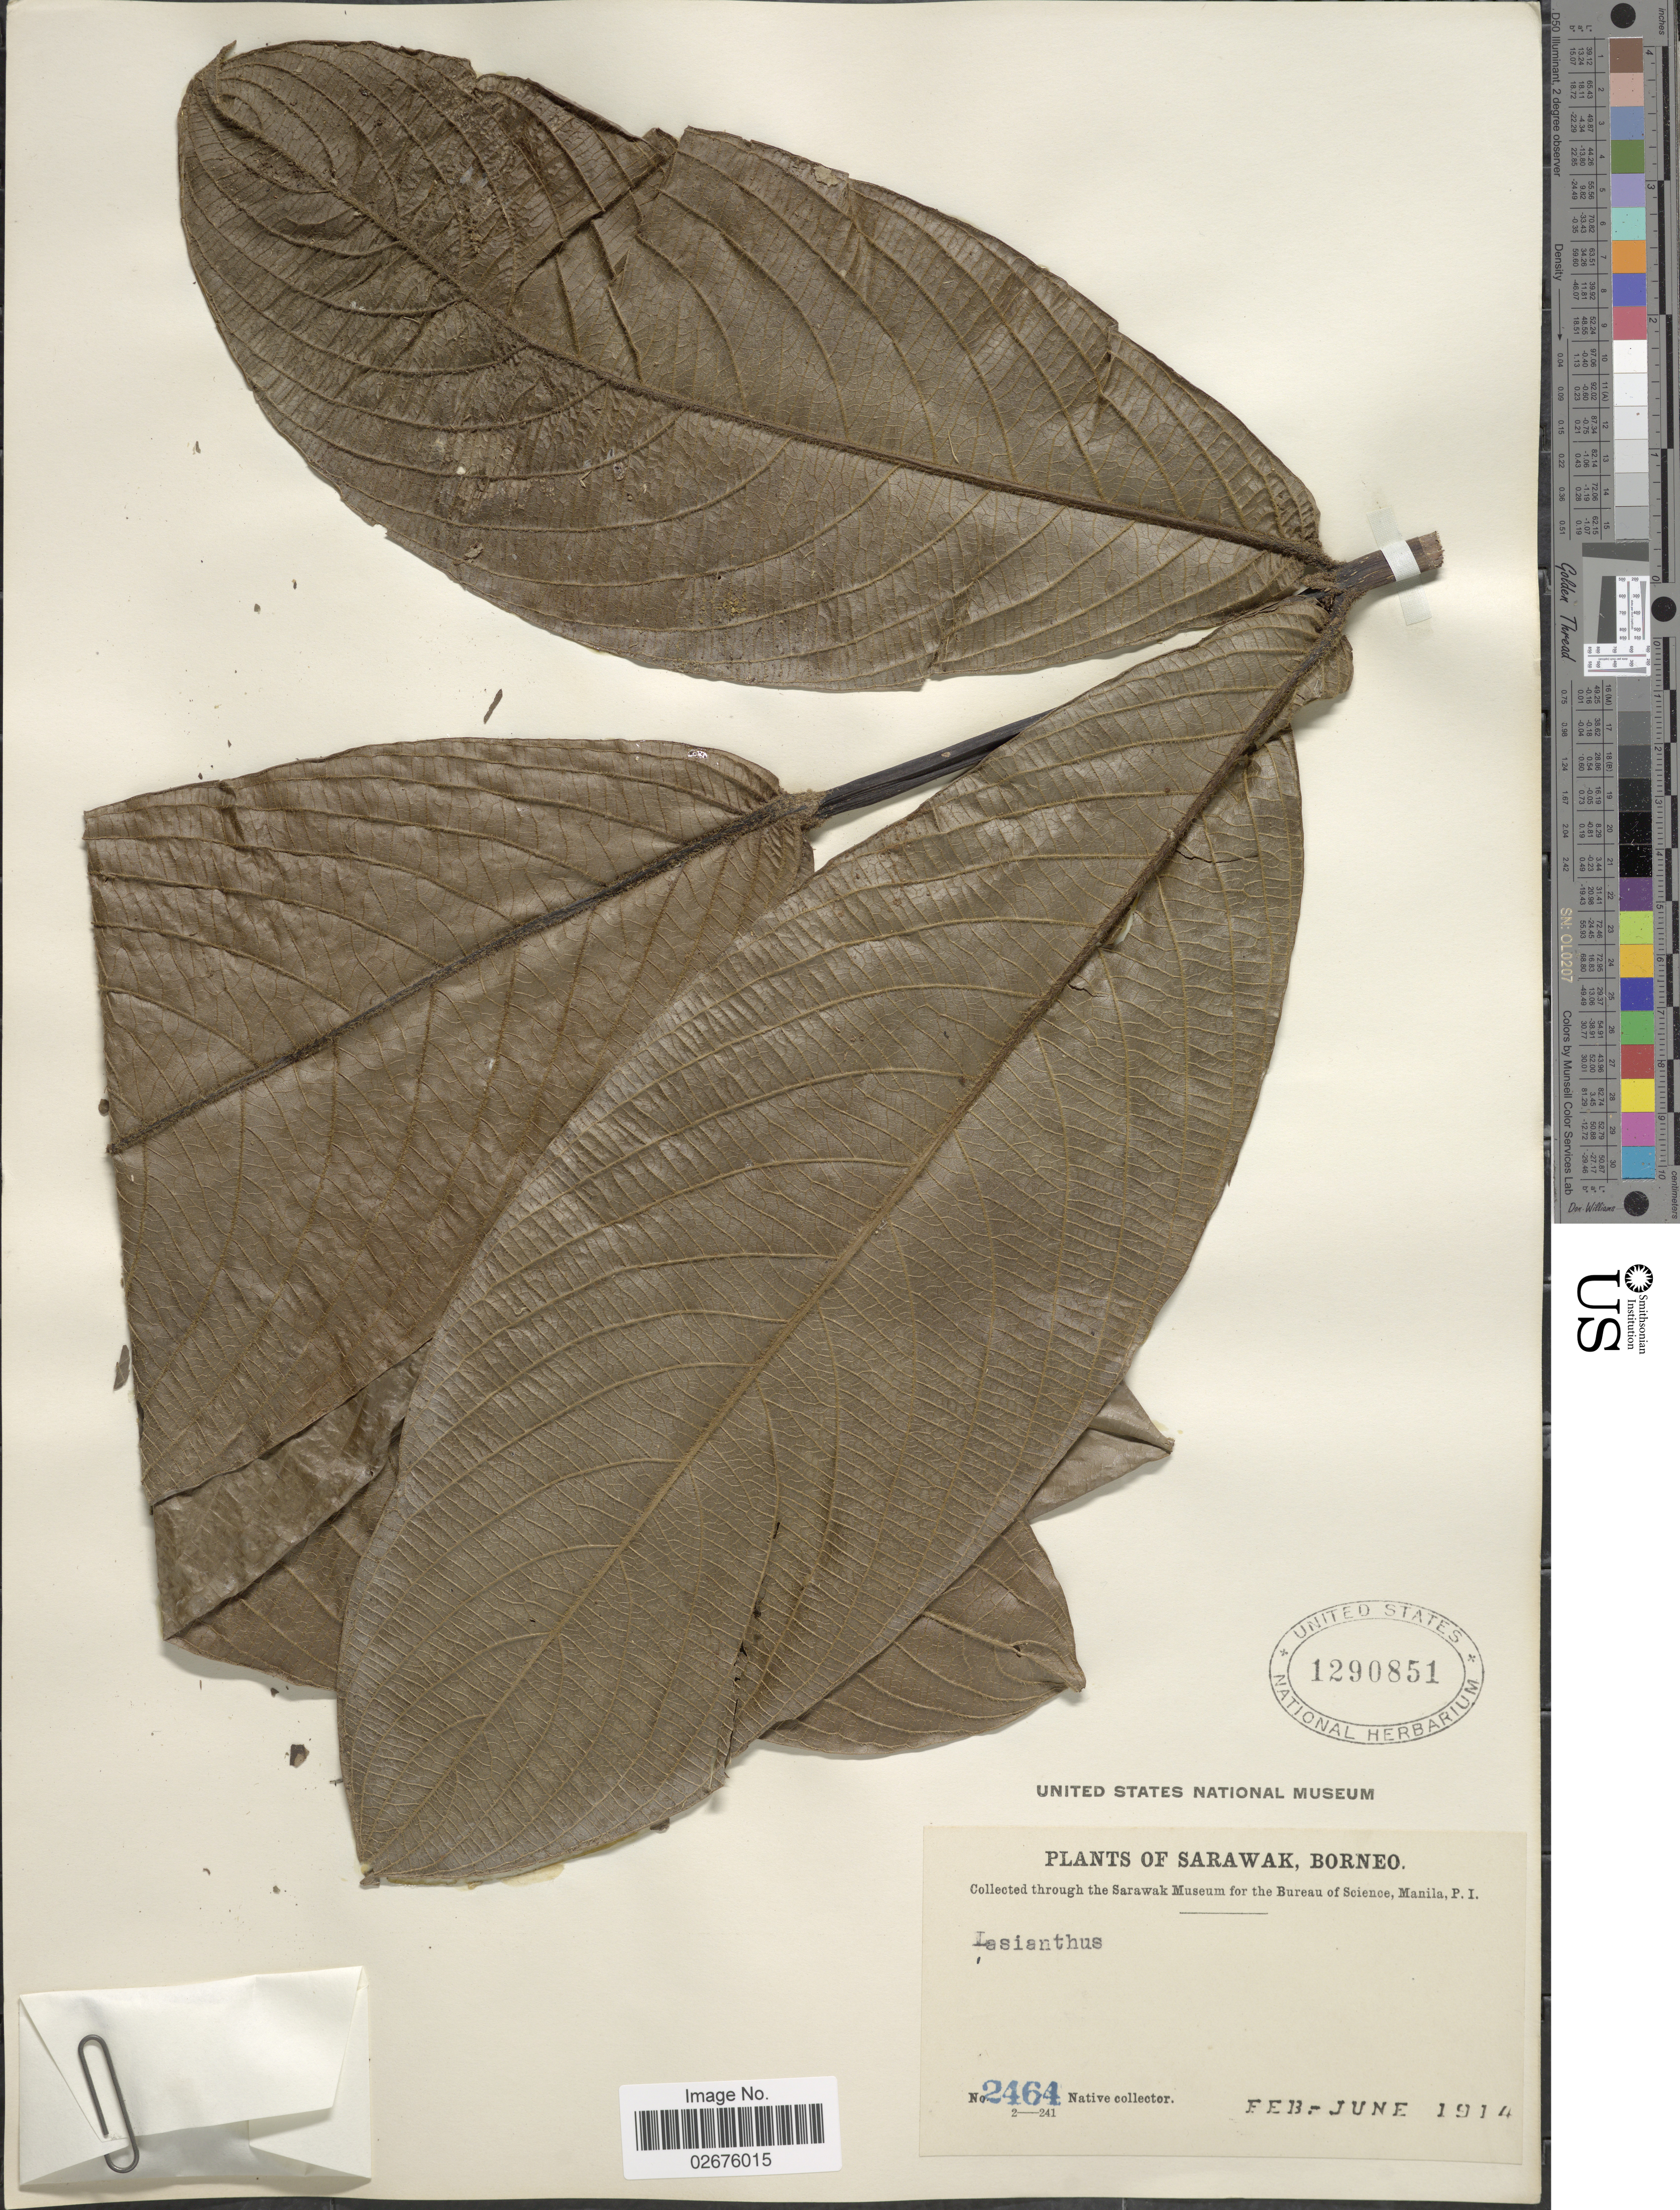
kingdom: Plantae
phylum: Tracheophyta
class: Magnoliopsida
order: Gentianales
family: Rubiaceae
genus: Lasianthus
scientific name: Lasianthus sp.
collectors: Native collector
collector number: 2464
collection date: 1914-02/1914-06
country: Malaysia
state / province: Sarawak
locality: Borneo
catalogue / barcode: US 1290851